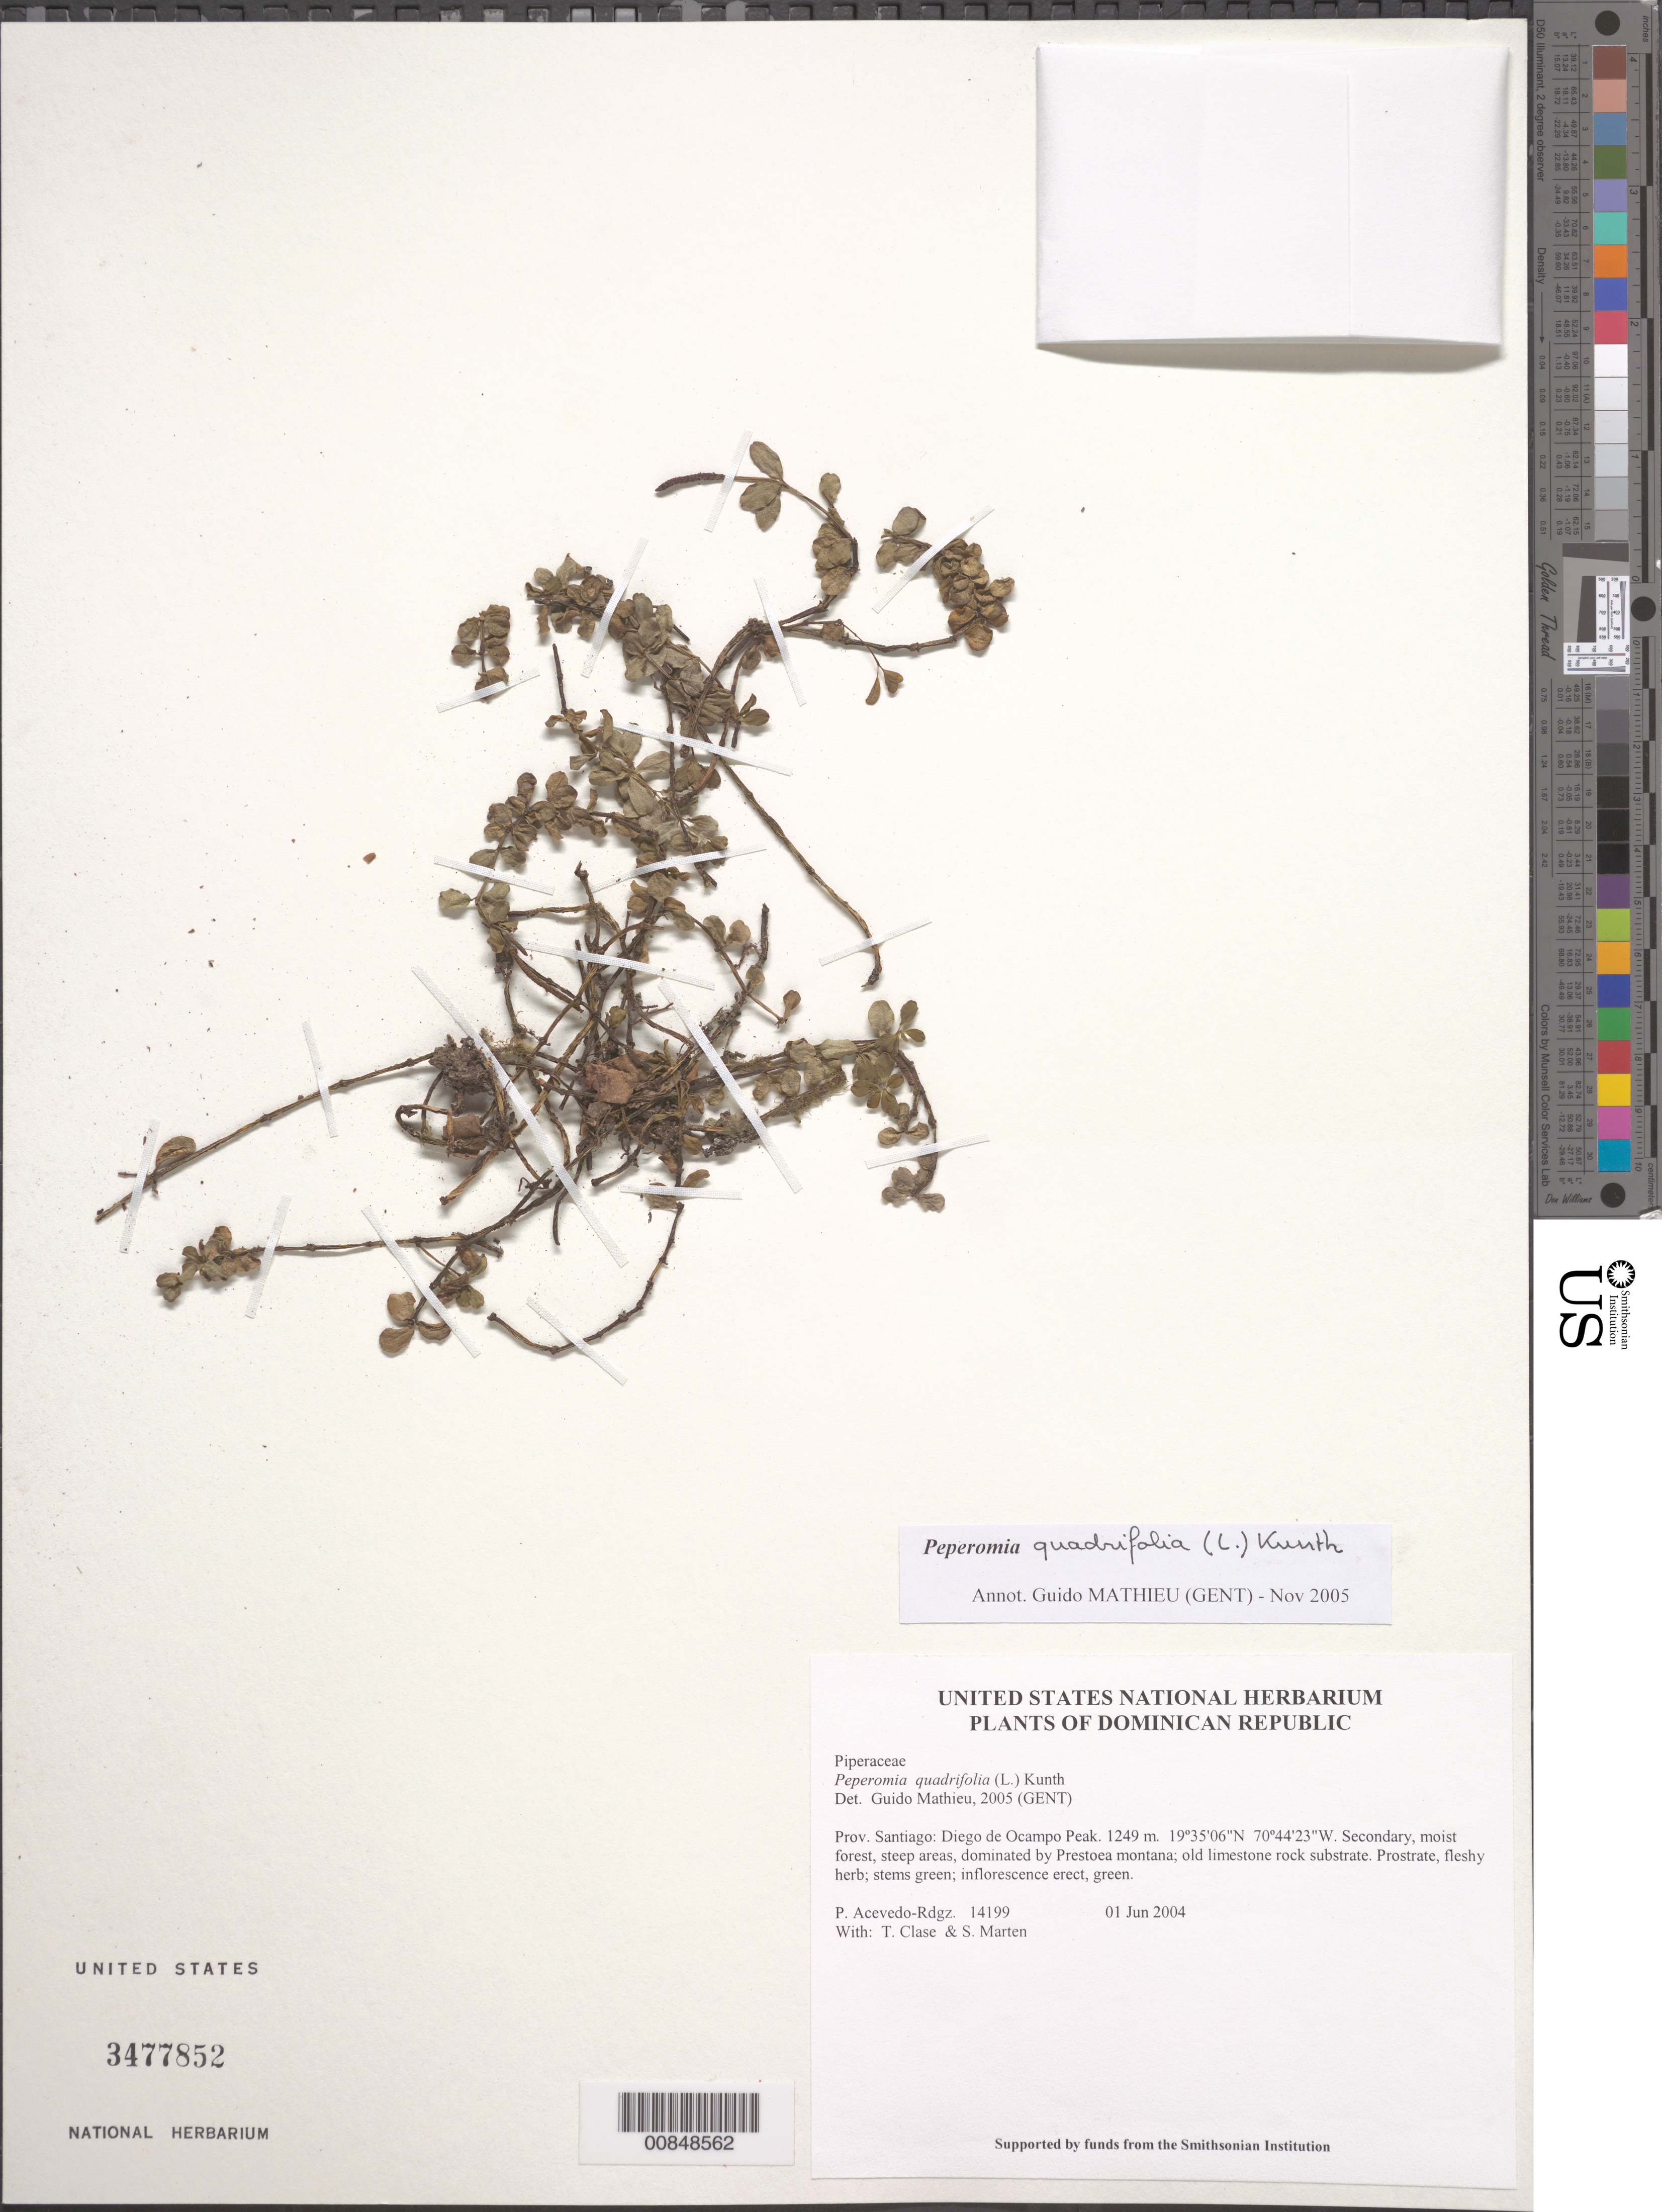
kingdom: Plantae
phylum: Tracheophyta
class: Magnoliopsida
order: Piperales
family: Piperaceae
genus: Peperomia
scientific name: Peperomia quadrifolia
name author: (L.) Kunth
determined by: Mathieu, Guido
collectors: P. Acevedo-Rodr., T. Clase & S. Marten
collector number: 14199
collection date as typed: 01 Jun 2004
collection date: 2004-06-01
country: Dominican Republic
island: Hispaniola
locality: Provincia Santiago: Diego de Ocampo Peak.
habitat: Secondary, moist forest, steep areas, dominated by Prestoea montana; old limestone rock substrate.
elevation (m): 1249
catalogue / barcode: US 3477852